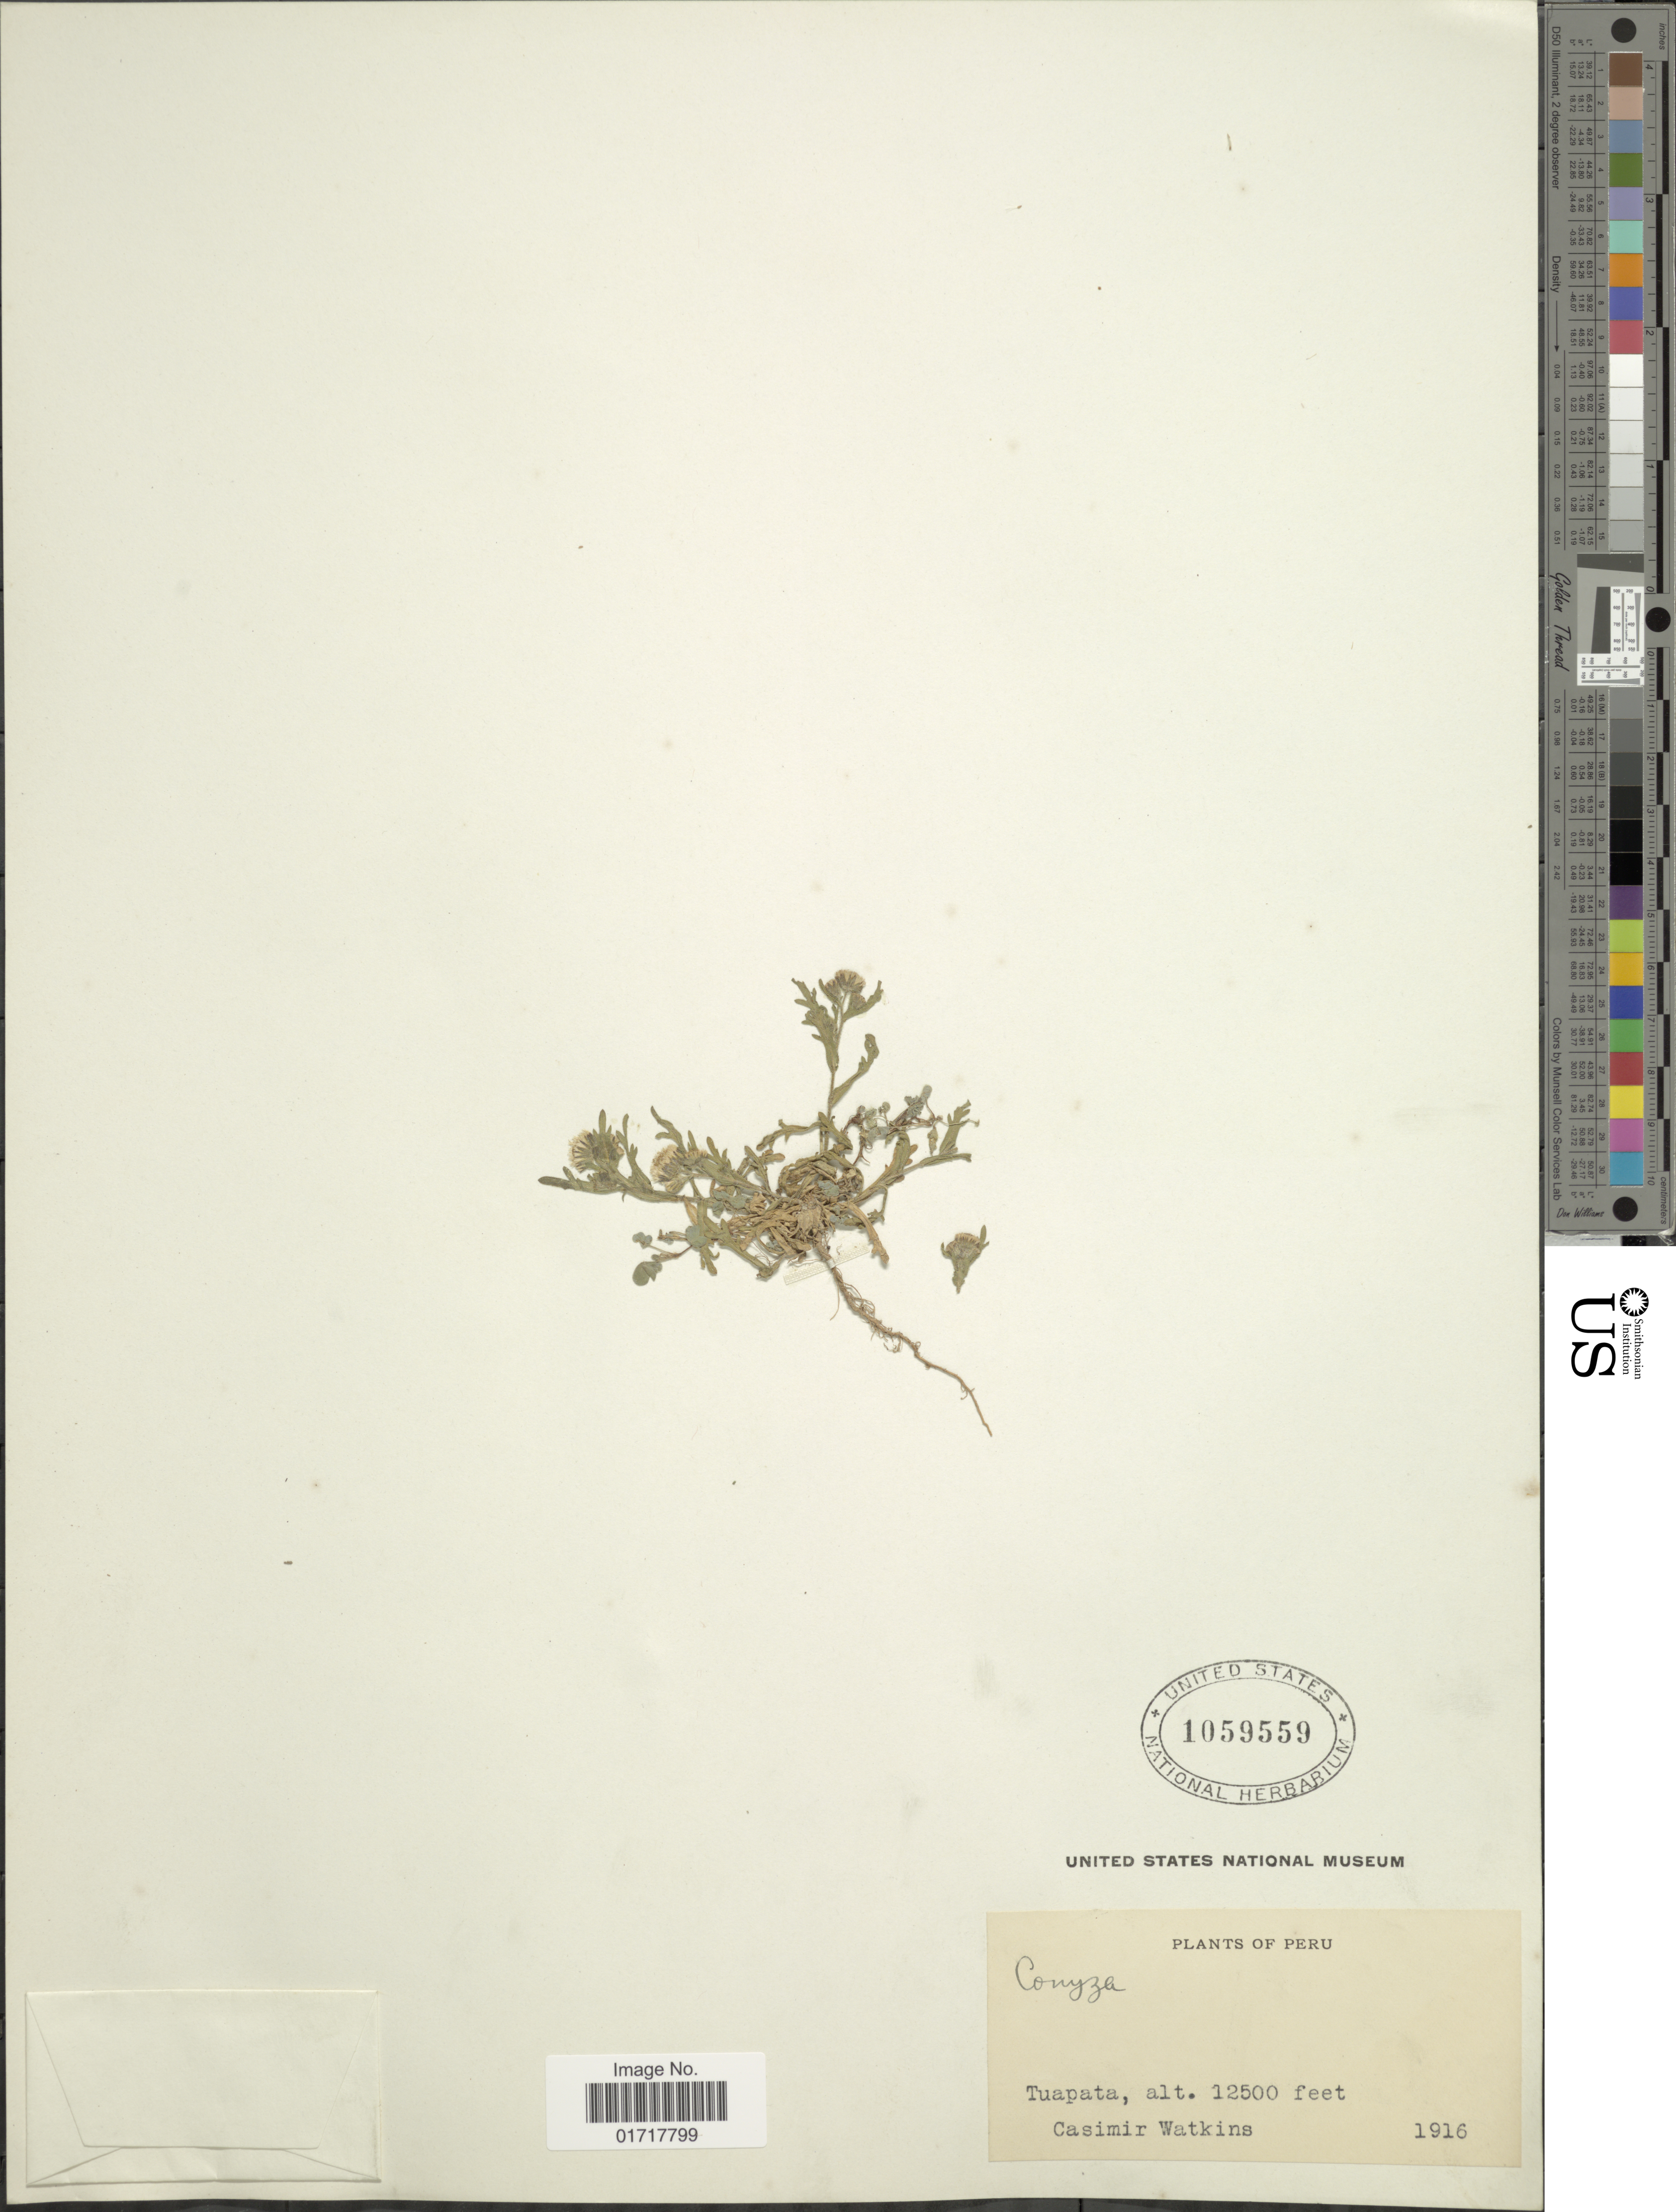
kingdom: Plantae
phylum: Tracheophyta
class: Magnoliopsida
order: Asterales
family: Asteraceae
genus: Conyza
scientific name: Conyza sp.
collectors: C. Watkins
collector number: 1916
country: Peru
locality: Tuapata.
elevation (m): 3810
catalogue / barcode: US 1059559